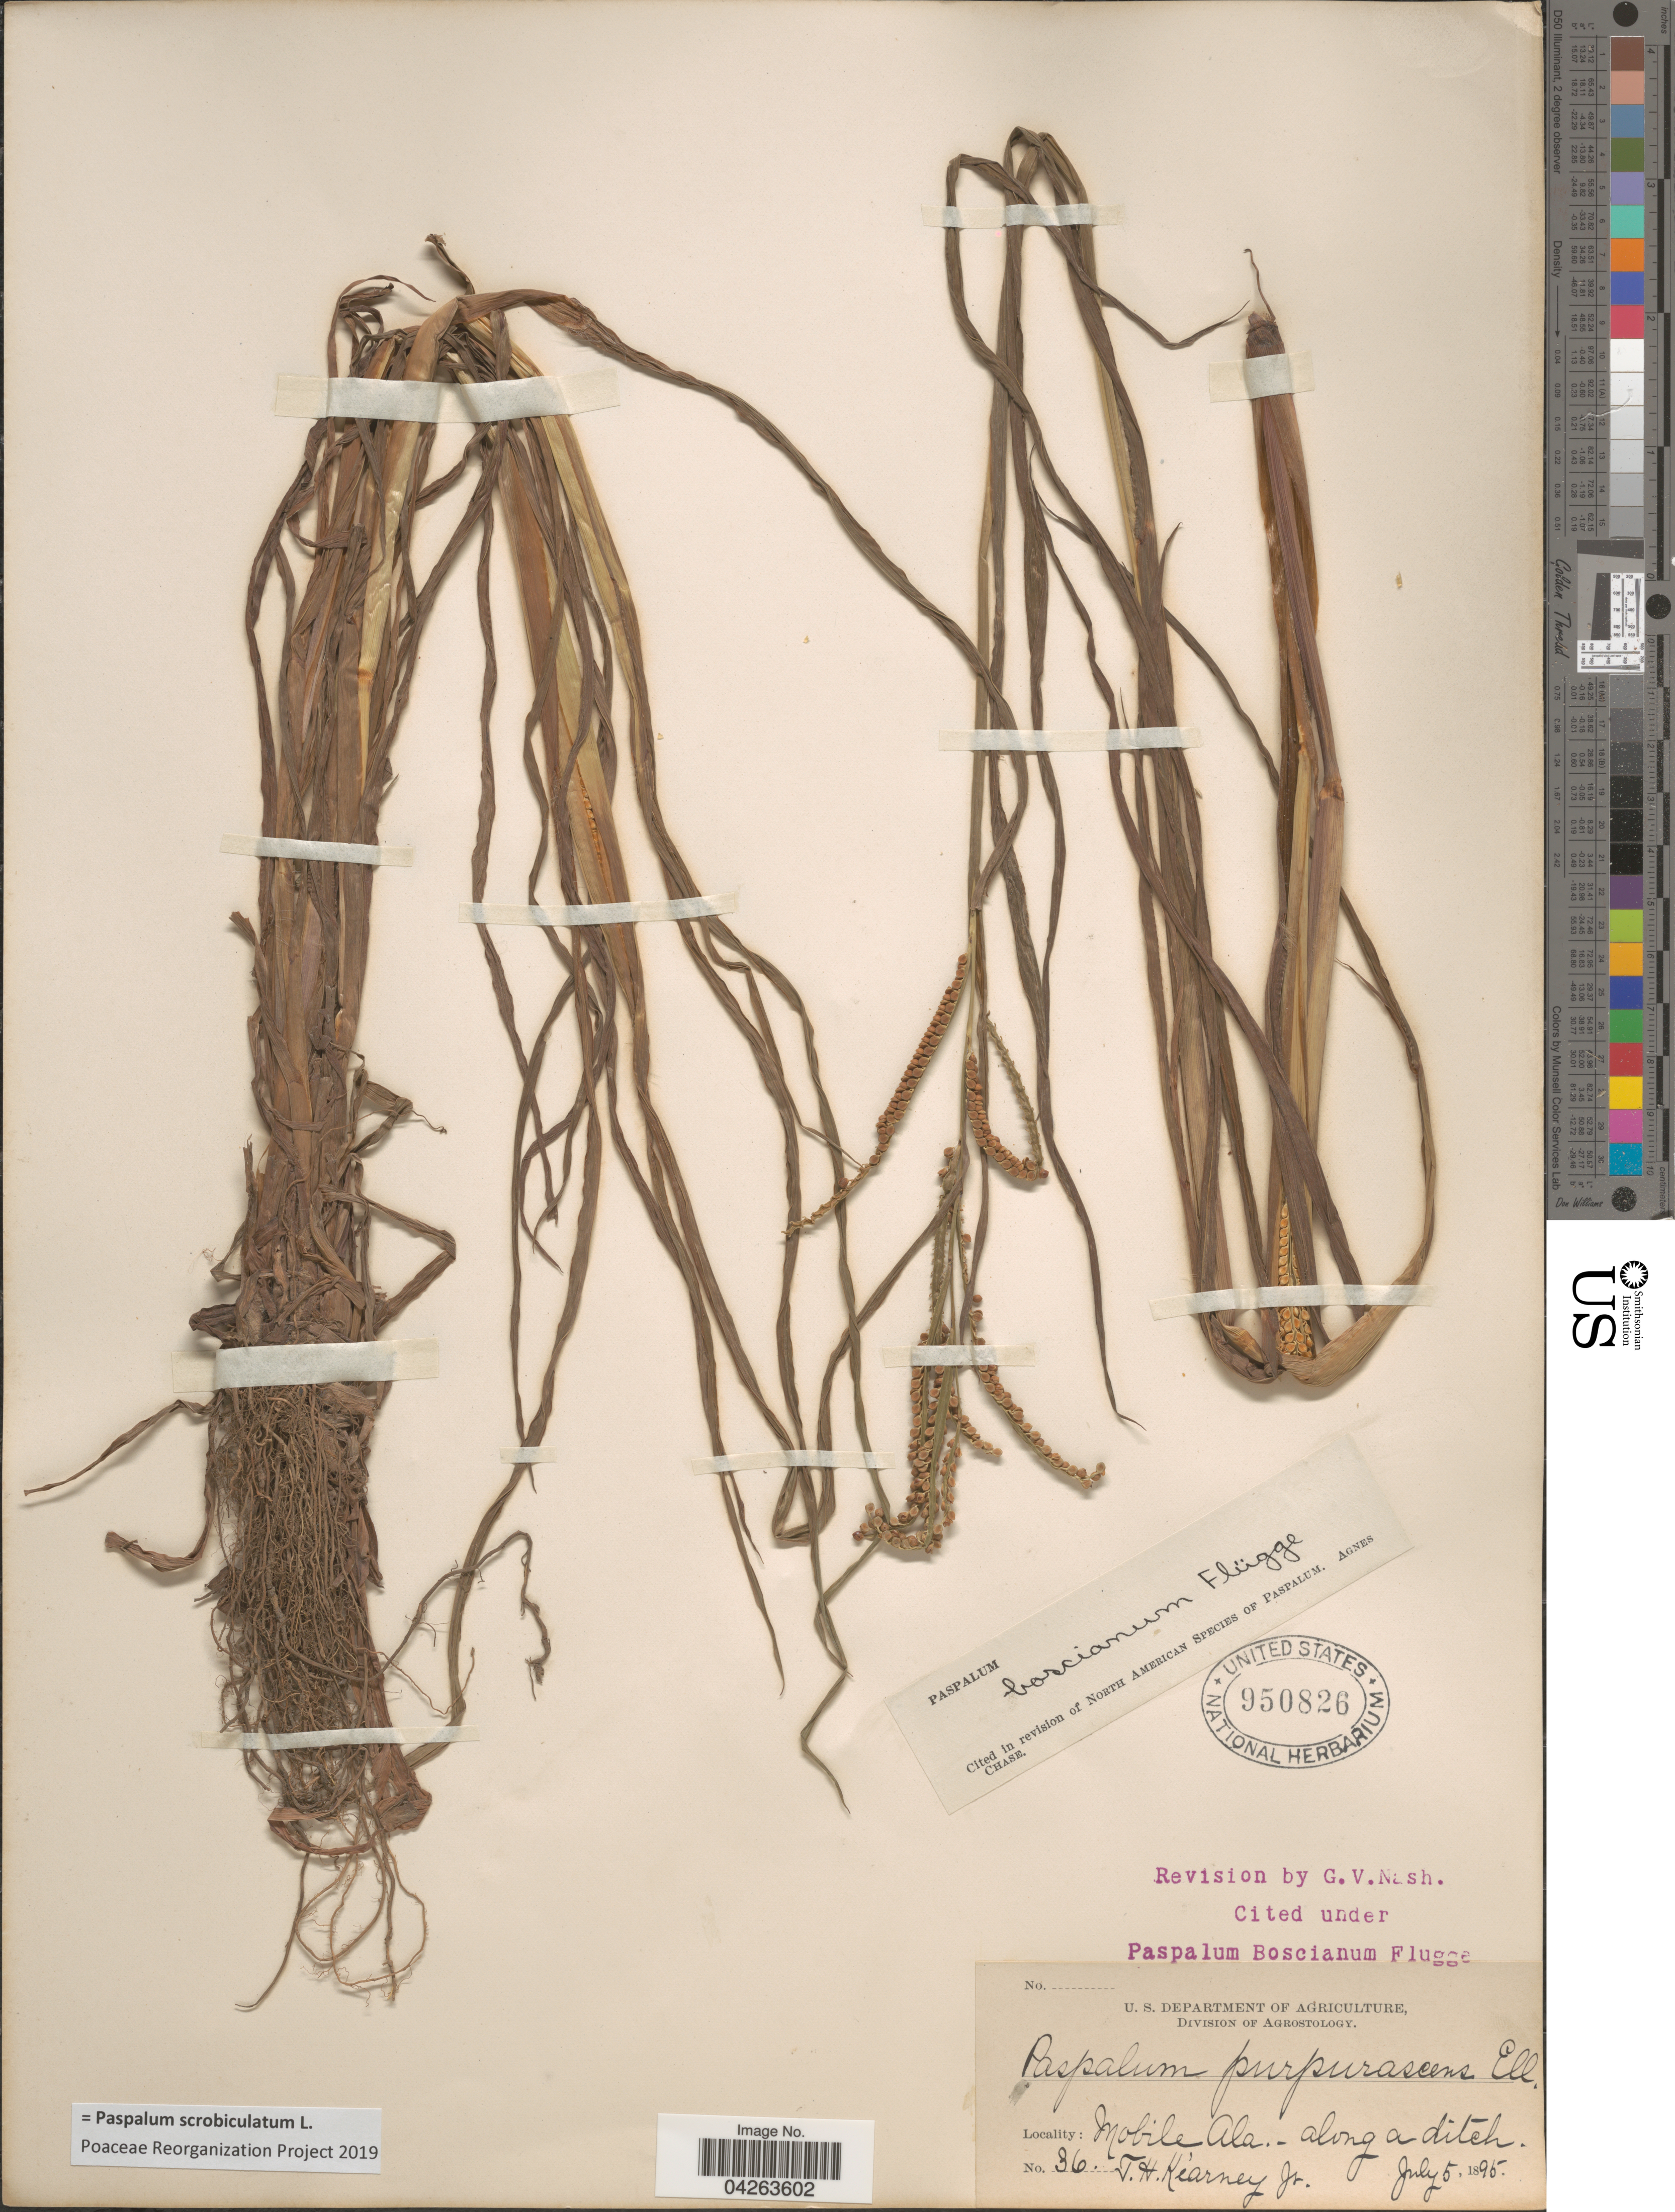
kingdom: Plantae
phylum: Tracheophyta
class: Liliopsida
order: Poales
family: Poaceae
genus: Paspalum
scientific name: Paspalum scrobiculatum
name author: L.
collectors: T. H. Kearney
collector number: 36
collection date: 1895-07-05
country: United States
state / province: Alabama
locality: Mobile. Along a ditch.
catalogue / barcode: US 950826